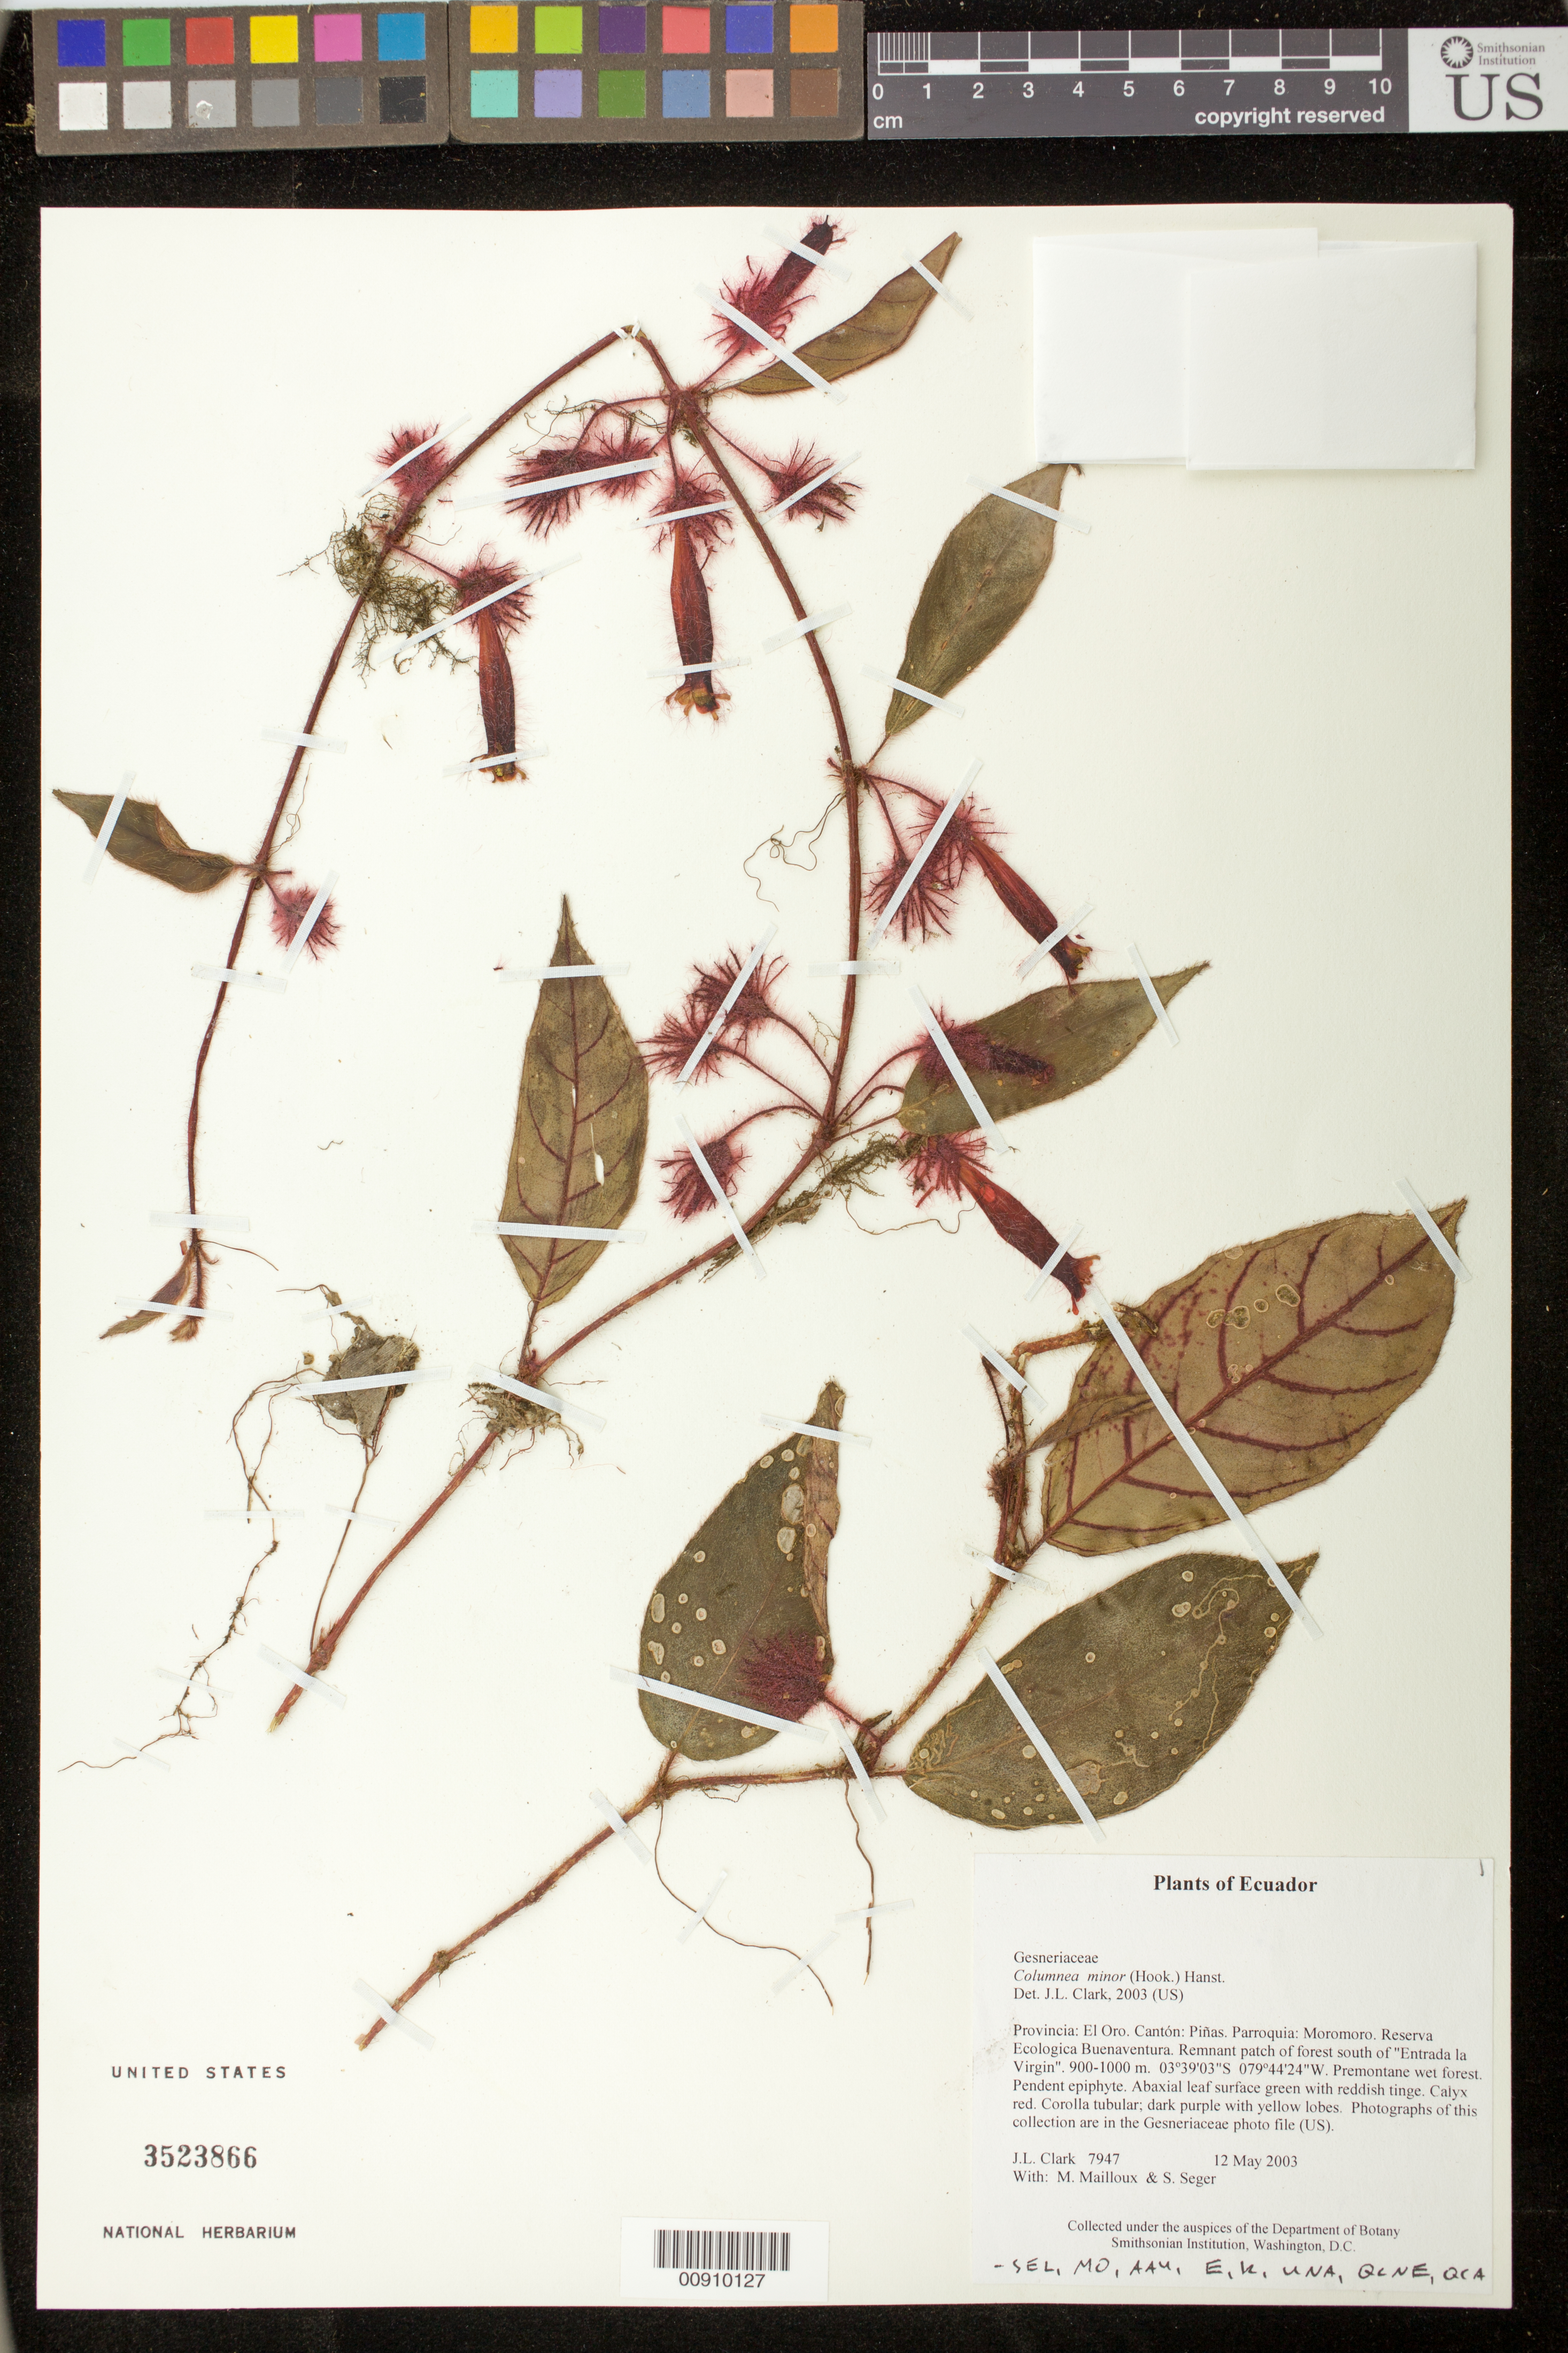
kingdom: Plantae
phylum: Tracheophyta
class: Magnoliopsida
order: Lamiales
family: Gesneriaceae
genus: Columnea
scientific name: Columnea minor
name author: (Hook.) Hanst.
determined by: Clark, J. L., (SEL), The Marie Selby Botanical Garden (UNITED STATES)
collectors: J. L. Clark, M. Mailloux & S. Seger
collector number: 7947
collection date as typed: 12 May 2003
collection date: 2003-05-12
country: Ecuador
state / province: El Oro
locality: Piñas. Parroquia: Moromoro. Reserva Ecologica Buenaventura. Remnant patch of forest south of "Entrada la Virgin"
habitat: Premontane wet forest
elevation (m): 900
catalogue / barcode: US 3523866